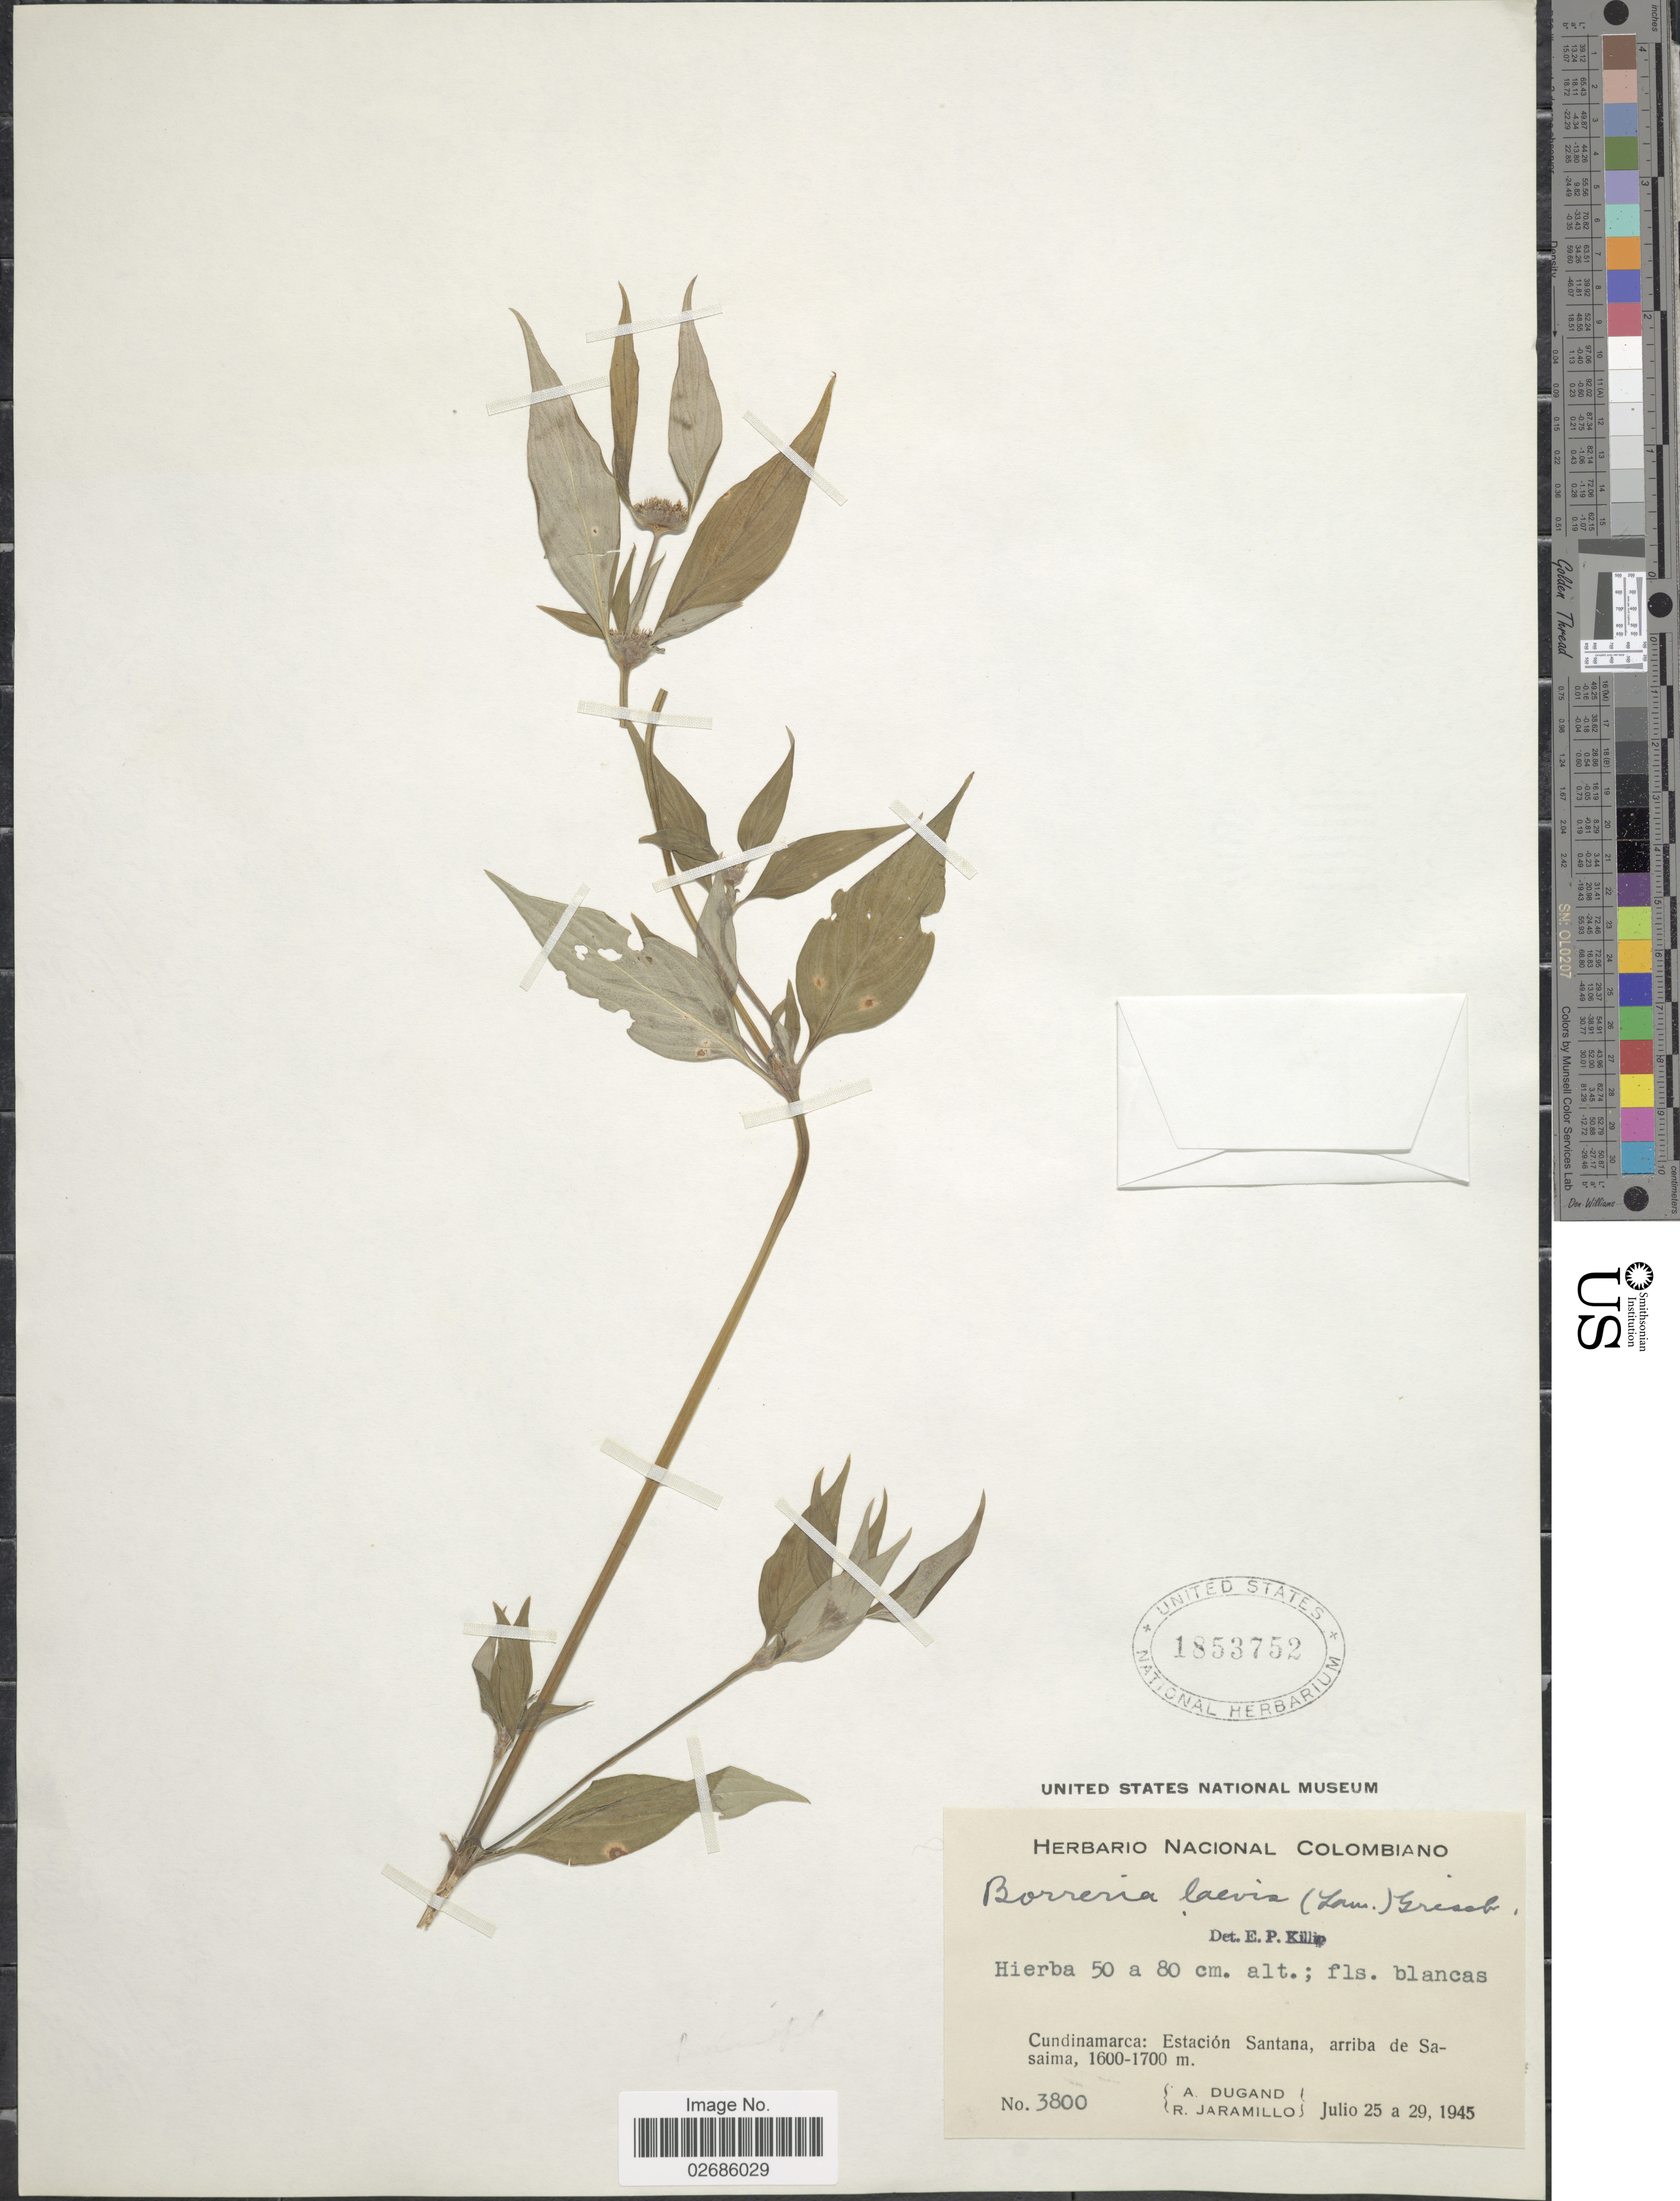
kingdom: Plantae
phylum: Tracheophyta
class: Magnoliopsida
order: Gentianales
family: Rubiaceae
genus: Borreria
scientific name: Borreria assurgens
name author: (Ruiz & Pav.) Griseb.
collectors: A. Dugand & R. Jaramillo M.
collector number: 3800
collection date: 1945-07-25/1945-07-29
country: Colombia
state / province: Cundinamarca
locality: Estación Santana, arriba de Sasaima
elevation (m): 1600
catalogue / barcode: US 1853752